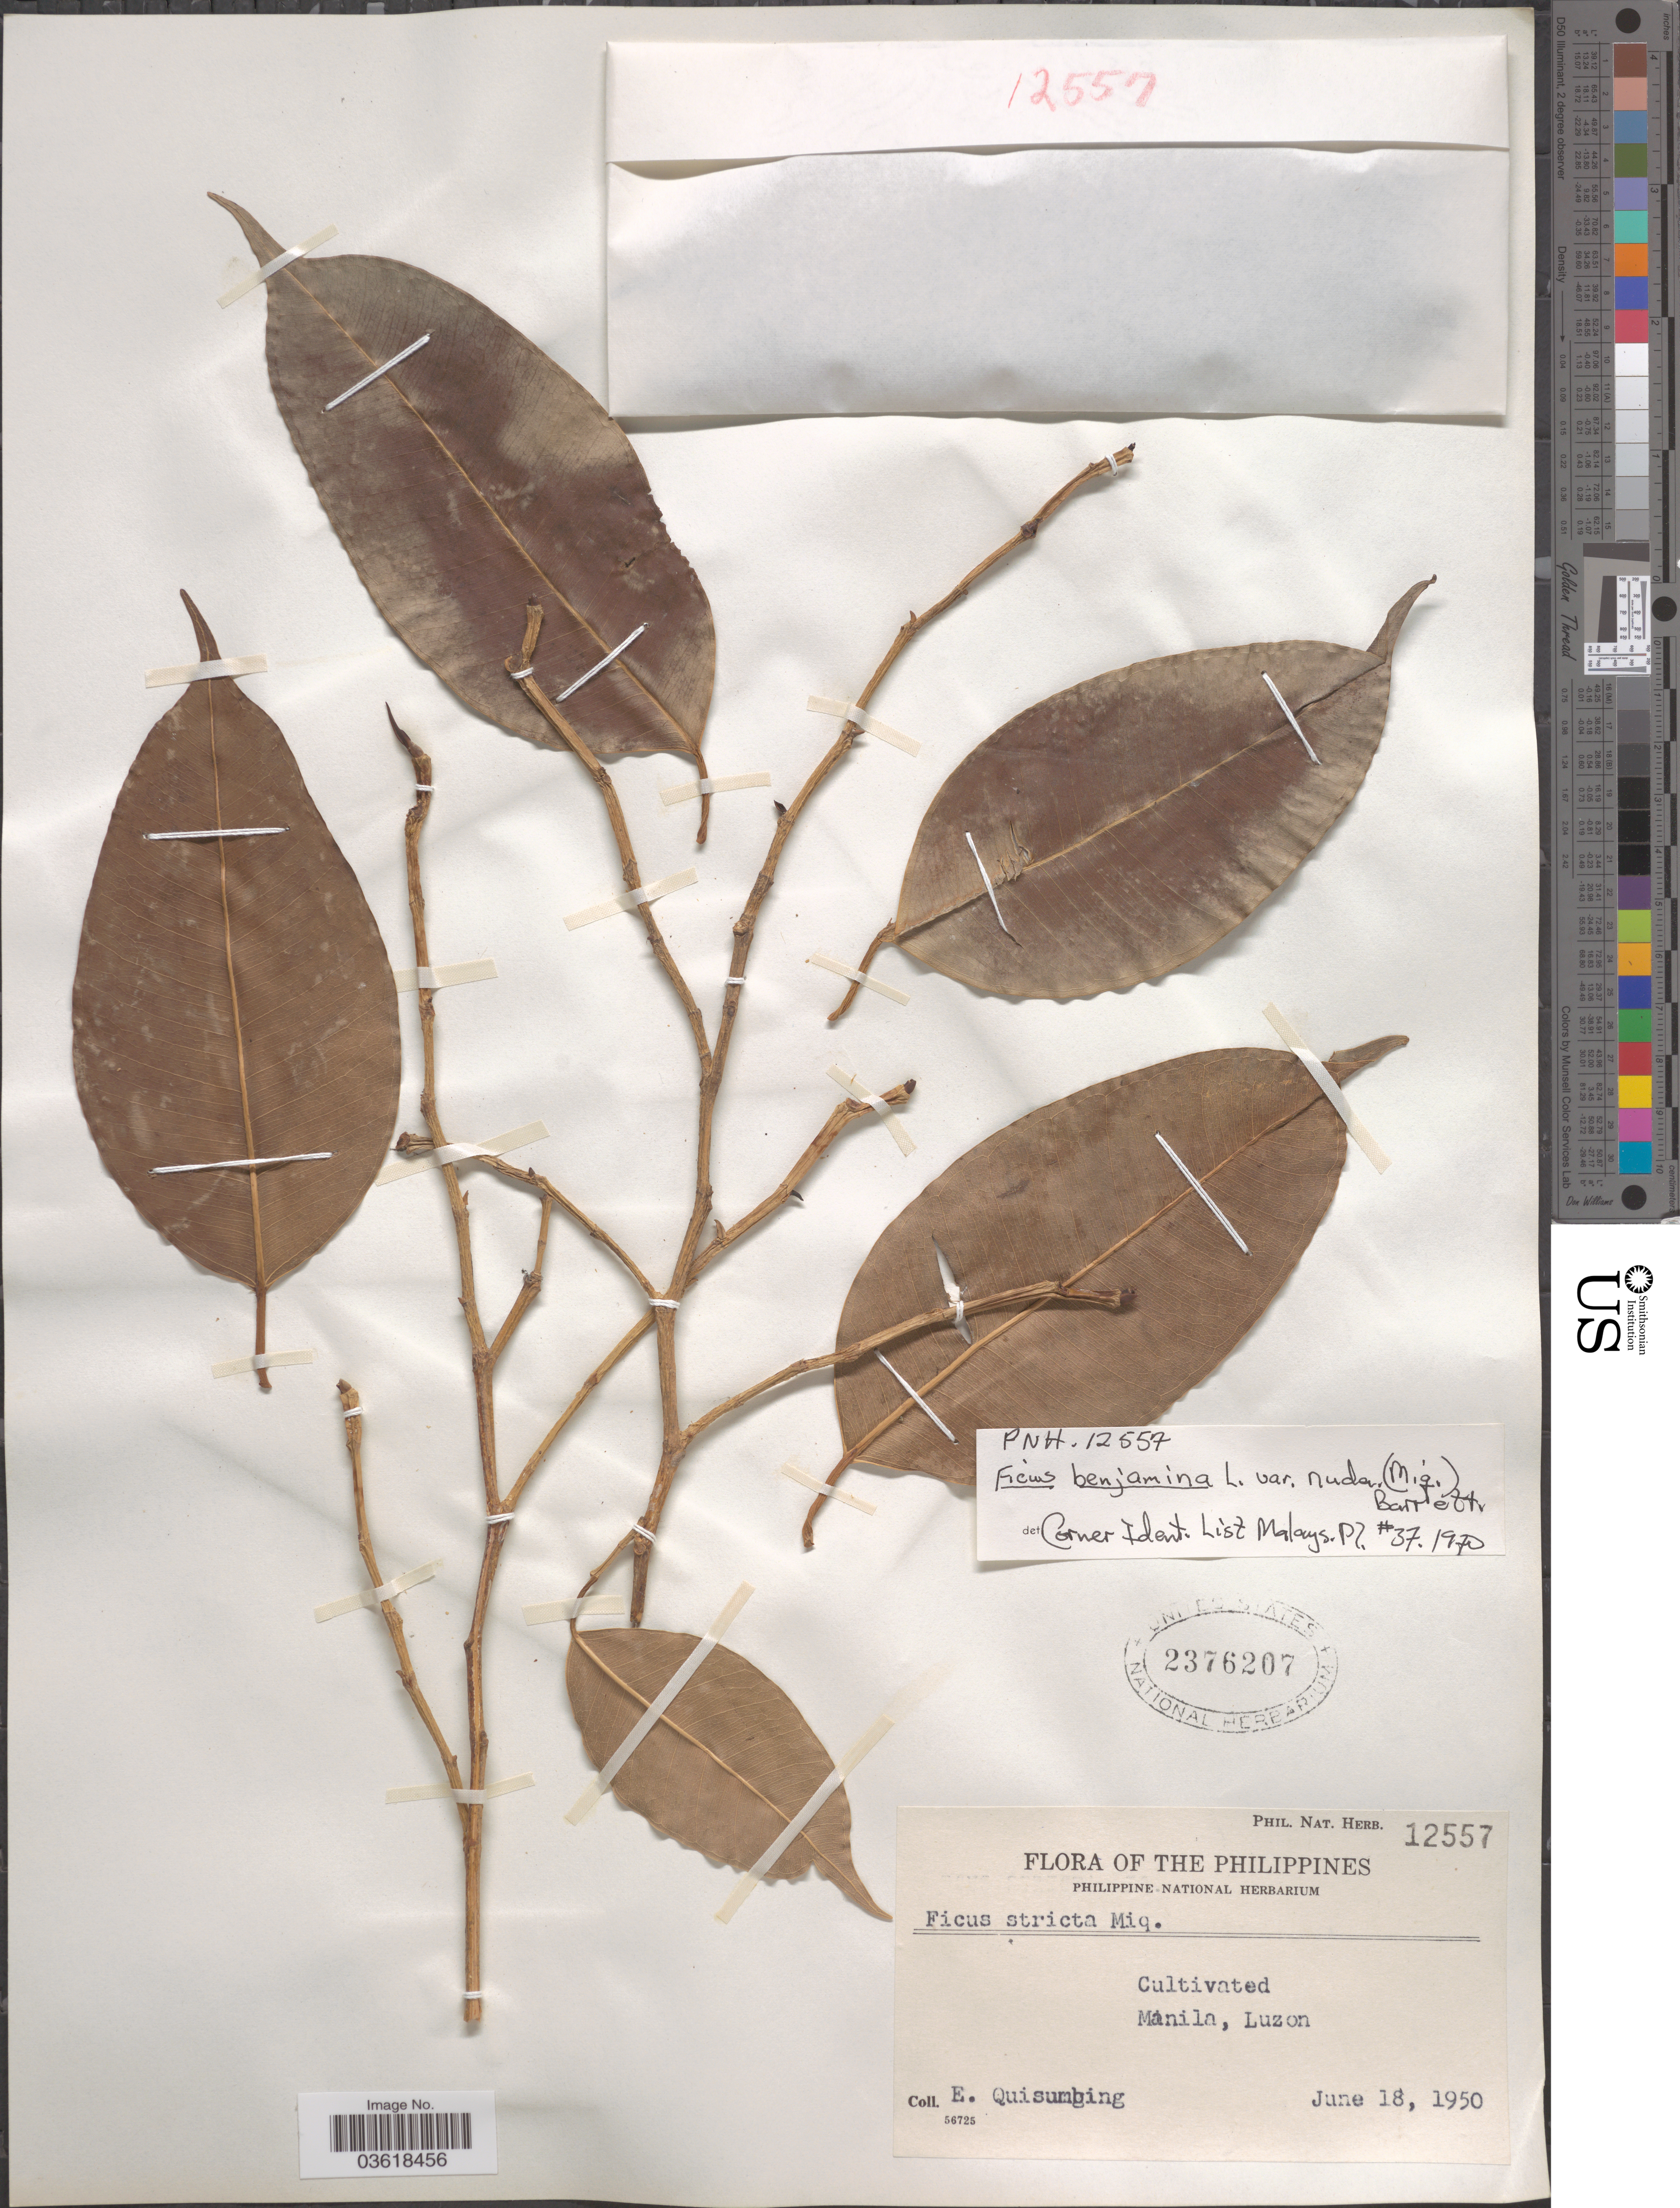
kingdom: Plantae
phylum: Tracheophyta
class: Magnoliopsida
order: Rosales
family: Moraceae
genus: Ficus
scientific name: Ficus benjamina var. nuda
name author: (Miq.) Barrett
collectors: E. Quisumbing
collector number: Phil. Nat. Herb. 12557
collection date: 1950-06-18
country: Philippines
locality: Manila, Luzon.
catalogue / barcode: US 2376207